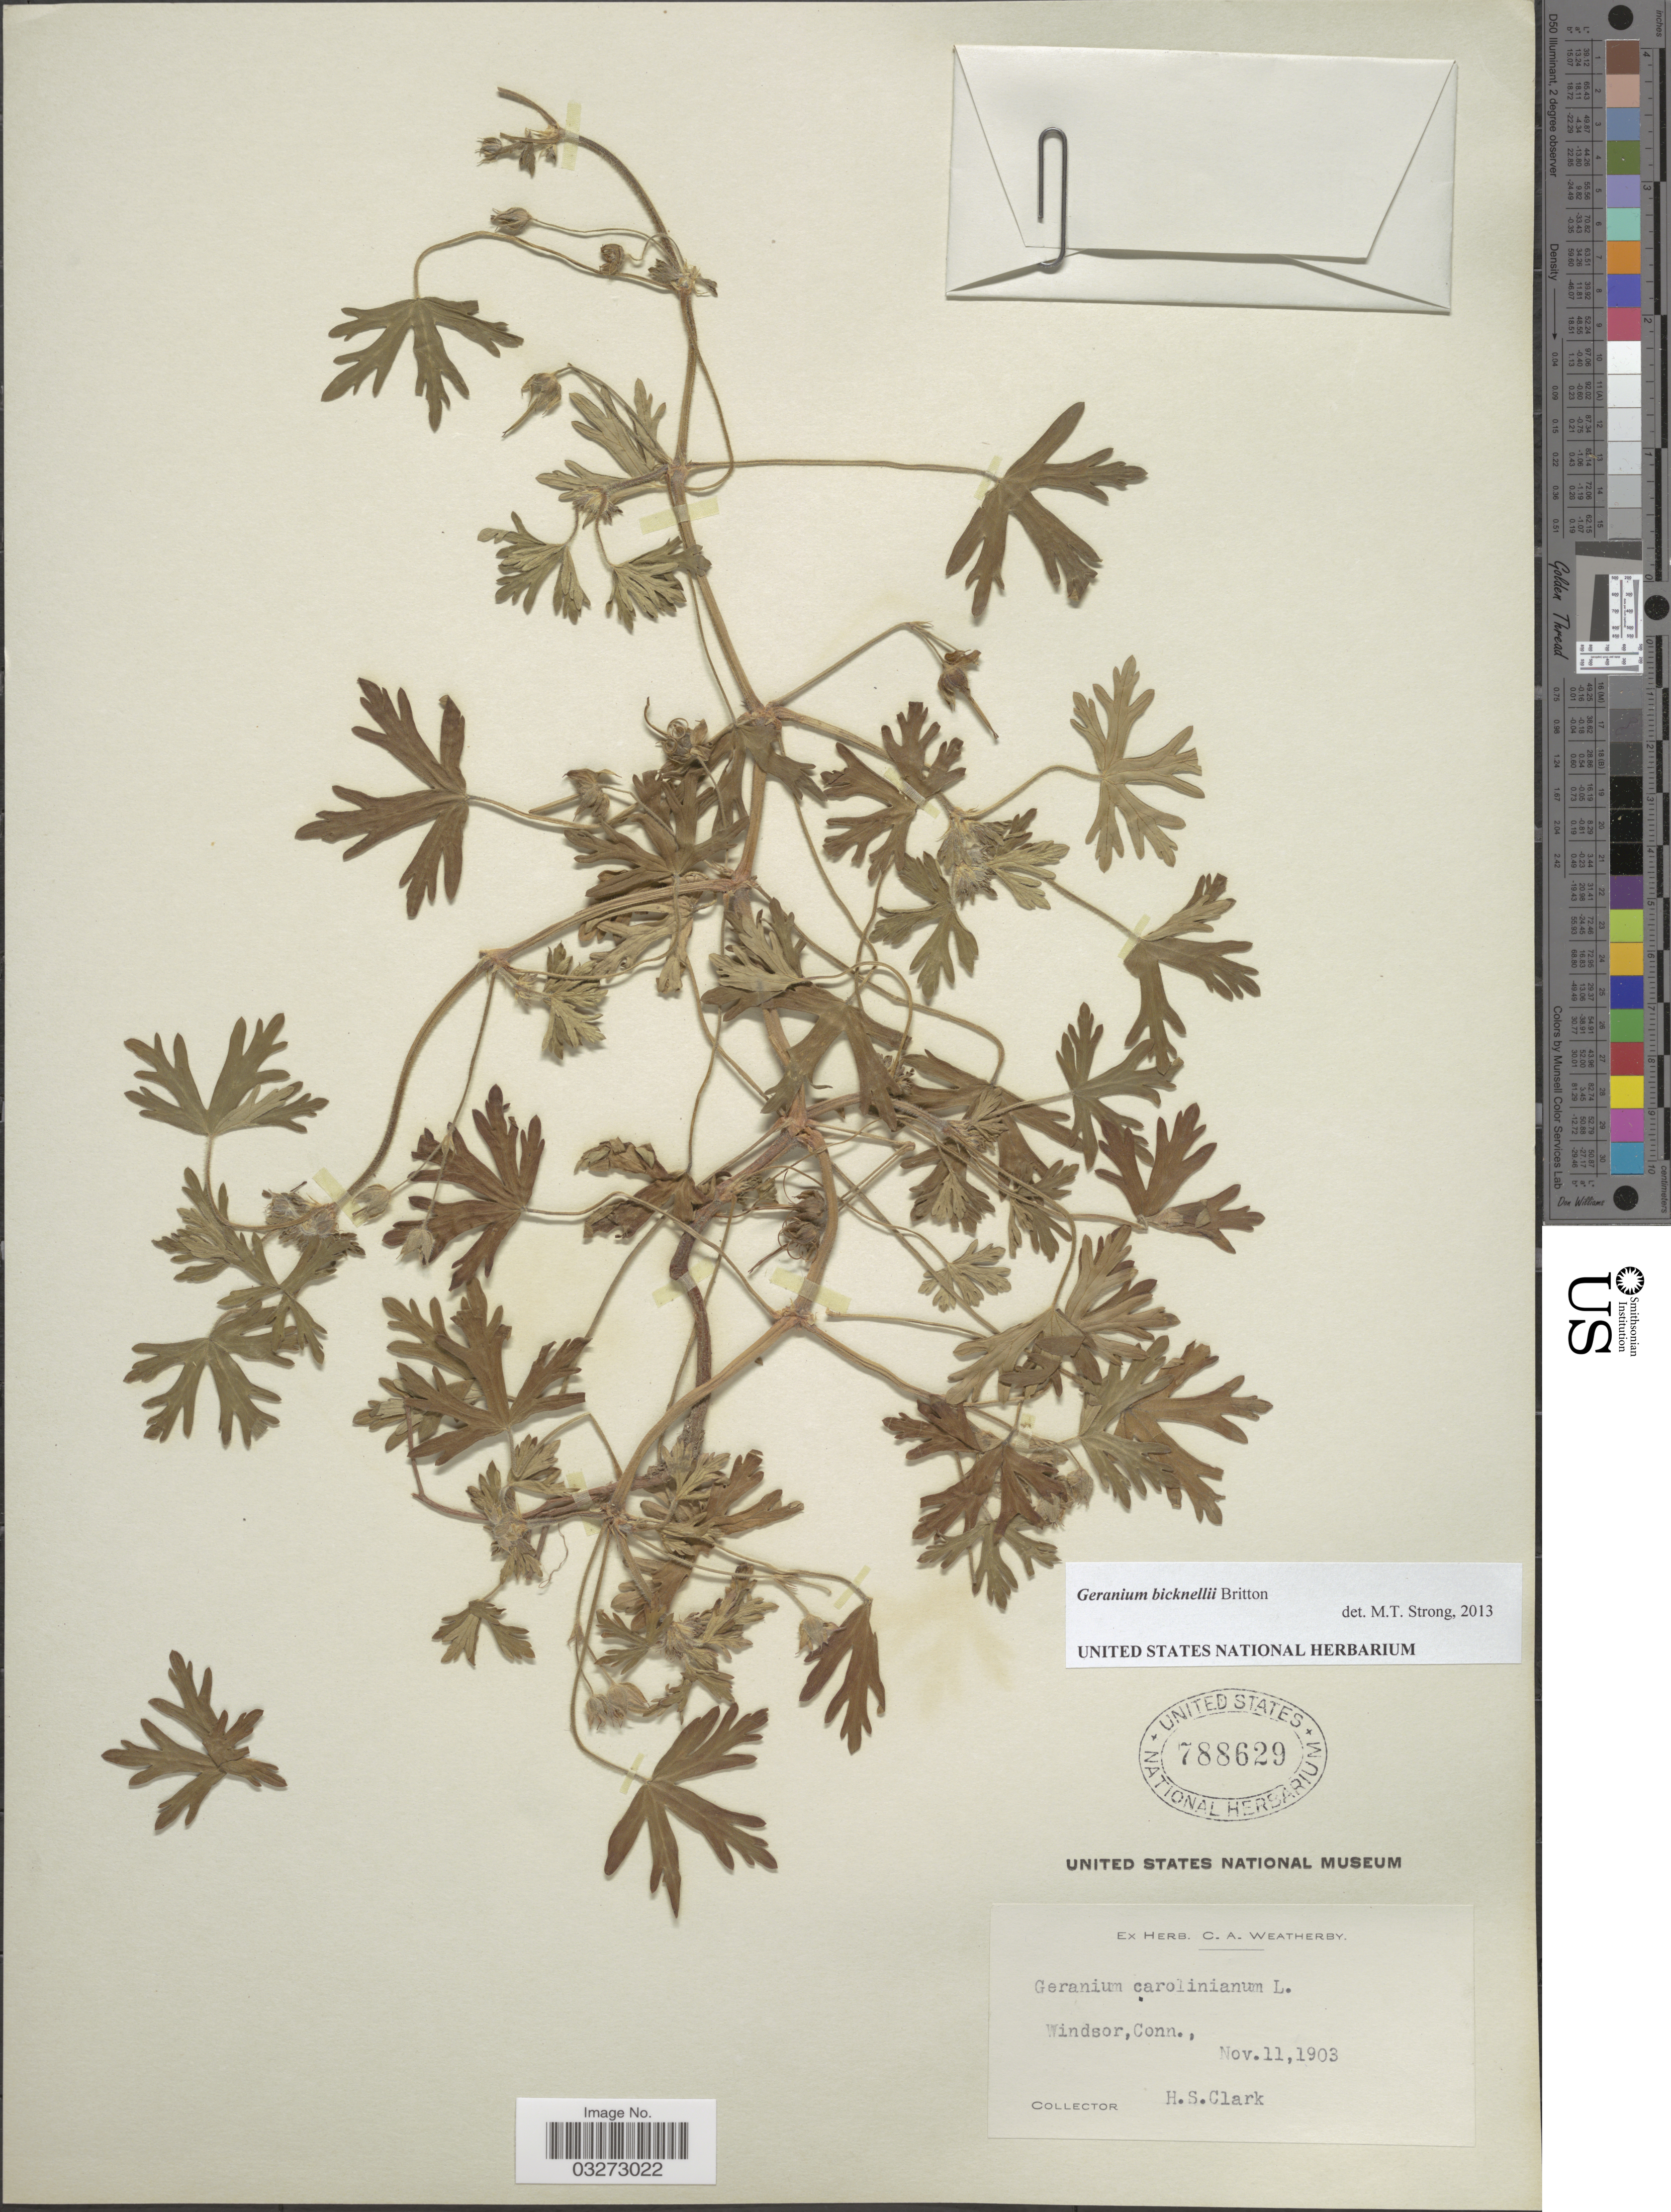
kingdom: Plantae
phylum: Tracheophyta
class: Magnoliopsida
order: Geraniales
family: Geraniaceae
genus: Geranium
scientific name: Geranium bicknellii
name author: Britton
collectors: H. Clark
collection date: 1903-11-11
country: United States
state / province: Connecticut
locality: Windsor.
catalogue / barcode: US 788629